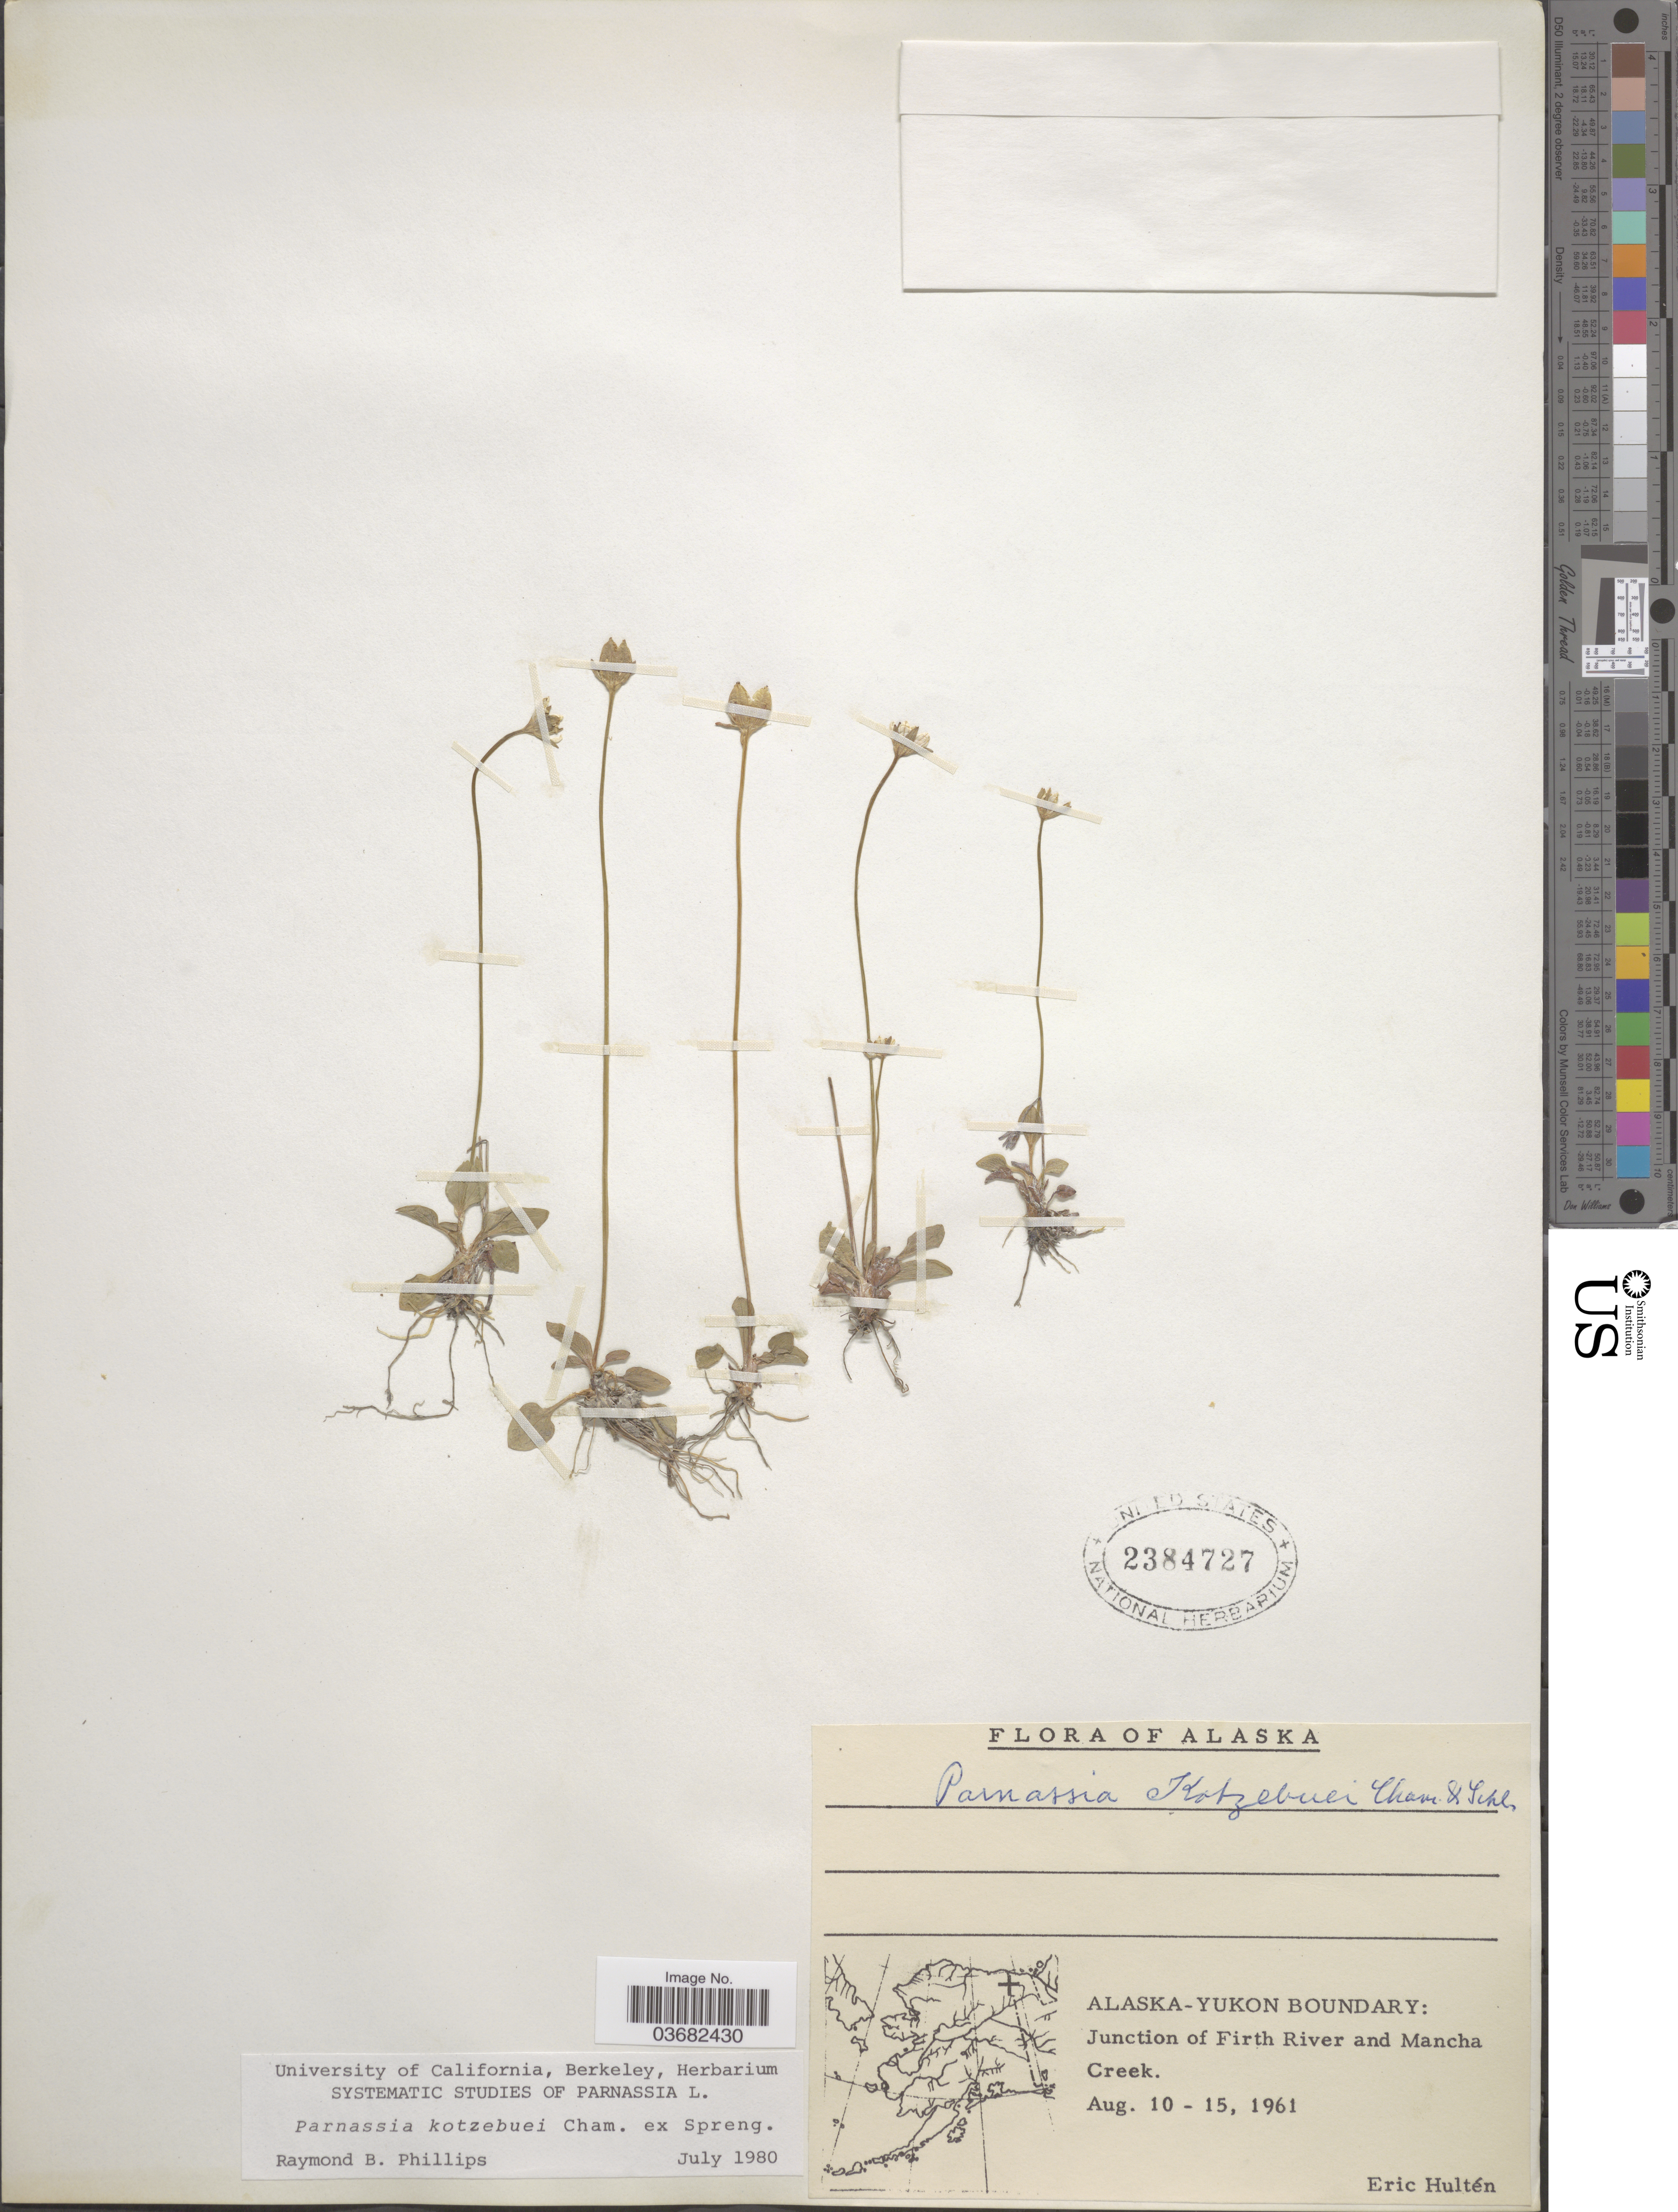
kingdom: Plantae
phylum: Tracheophyta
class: Magnoliopsida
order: Celastrales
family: Parnassiaceae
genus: Parnassia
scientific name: Parnassia kotzebuei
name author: Cham. ex Spreng.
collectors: E. G. Hultén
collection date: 1961-08-10/1961-08-15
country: United States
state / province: Alaska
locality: Alaska-Yukon Boundary: Junction of Firth River and Mancha Creek.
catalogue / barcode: US 2384727